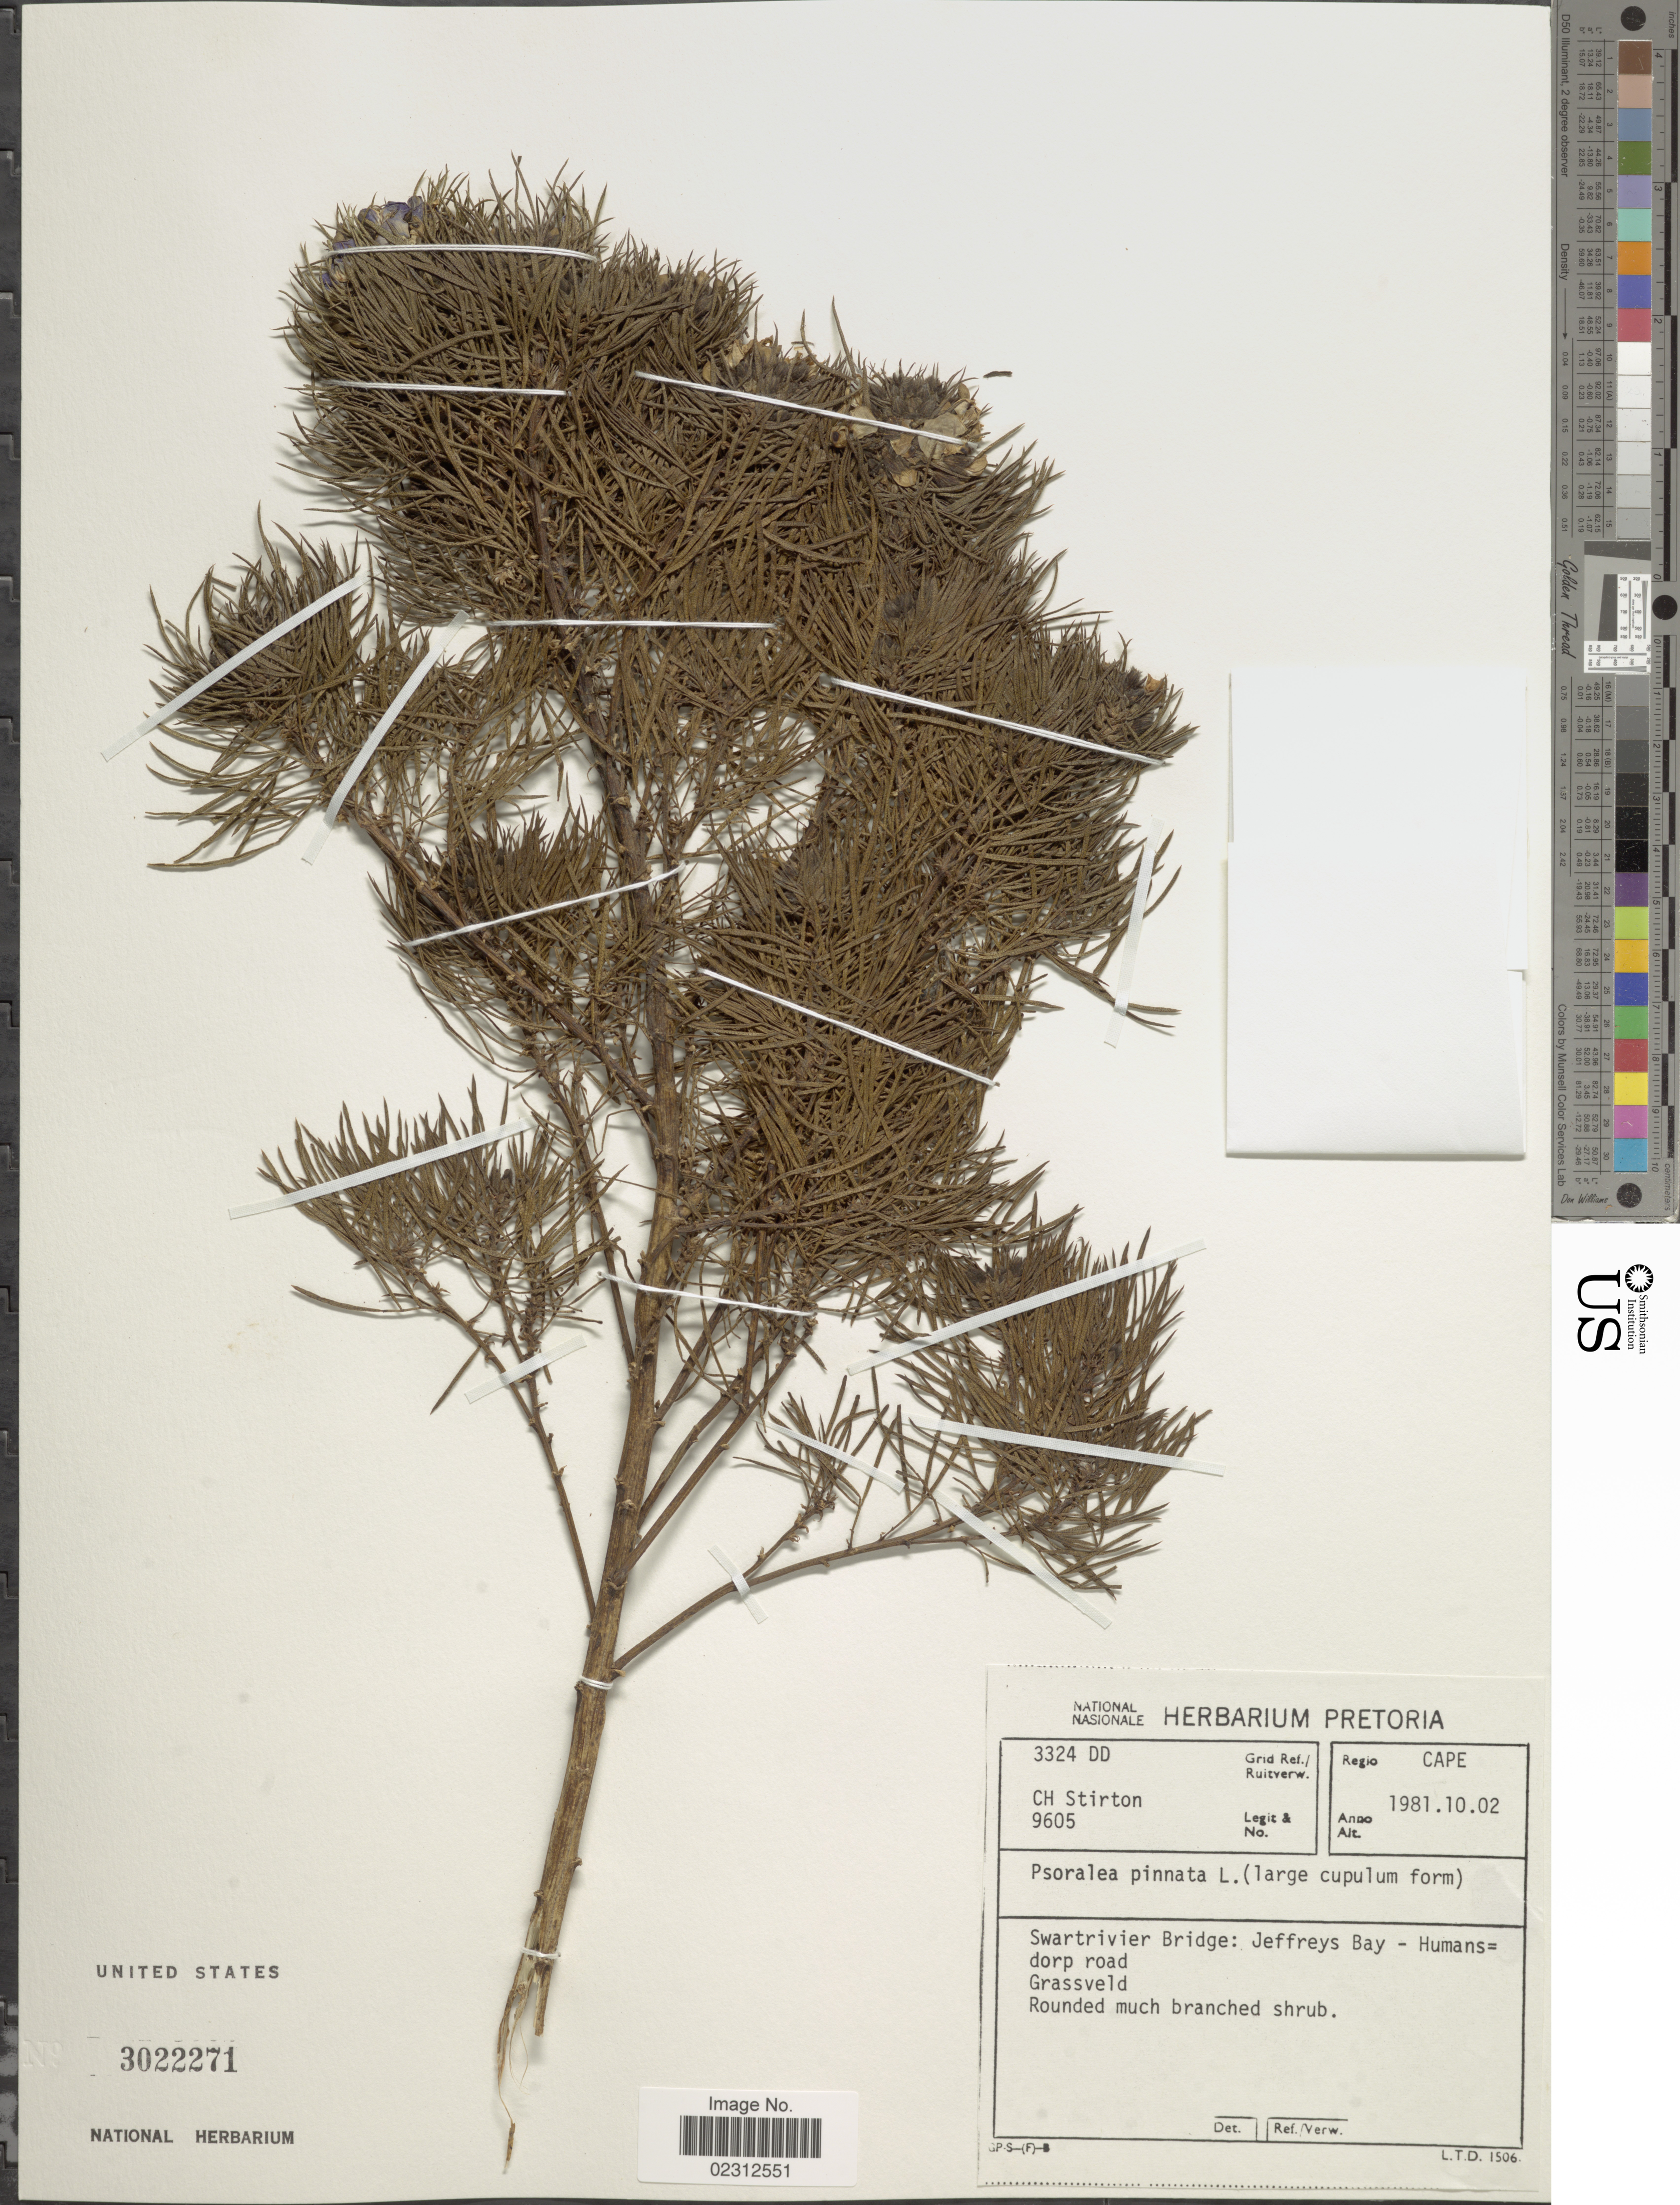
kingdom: Plantae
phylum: Tracheophyta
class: Magnoliopsida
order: Fabales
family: Fabaceae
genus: Psoralea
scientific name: Psoralea pinnata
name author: L.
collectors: C. H. Stirton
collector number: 9605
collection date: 1981-10-02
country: South Africa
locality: Cape, Swartrivier Bridge: Jeffreys Bay - Humans = Dorp Road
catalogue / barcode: US 3022271